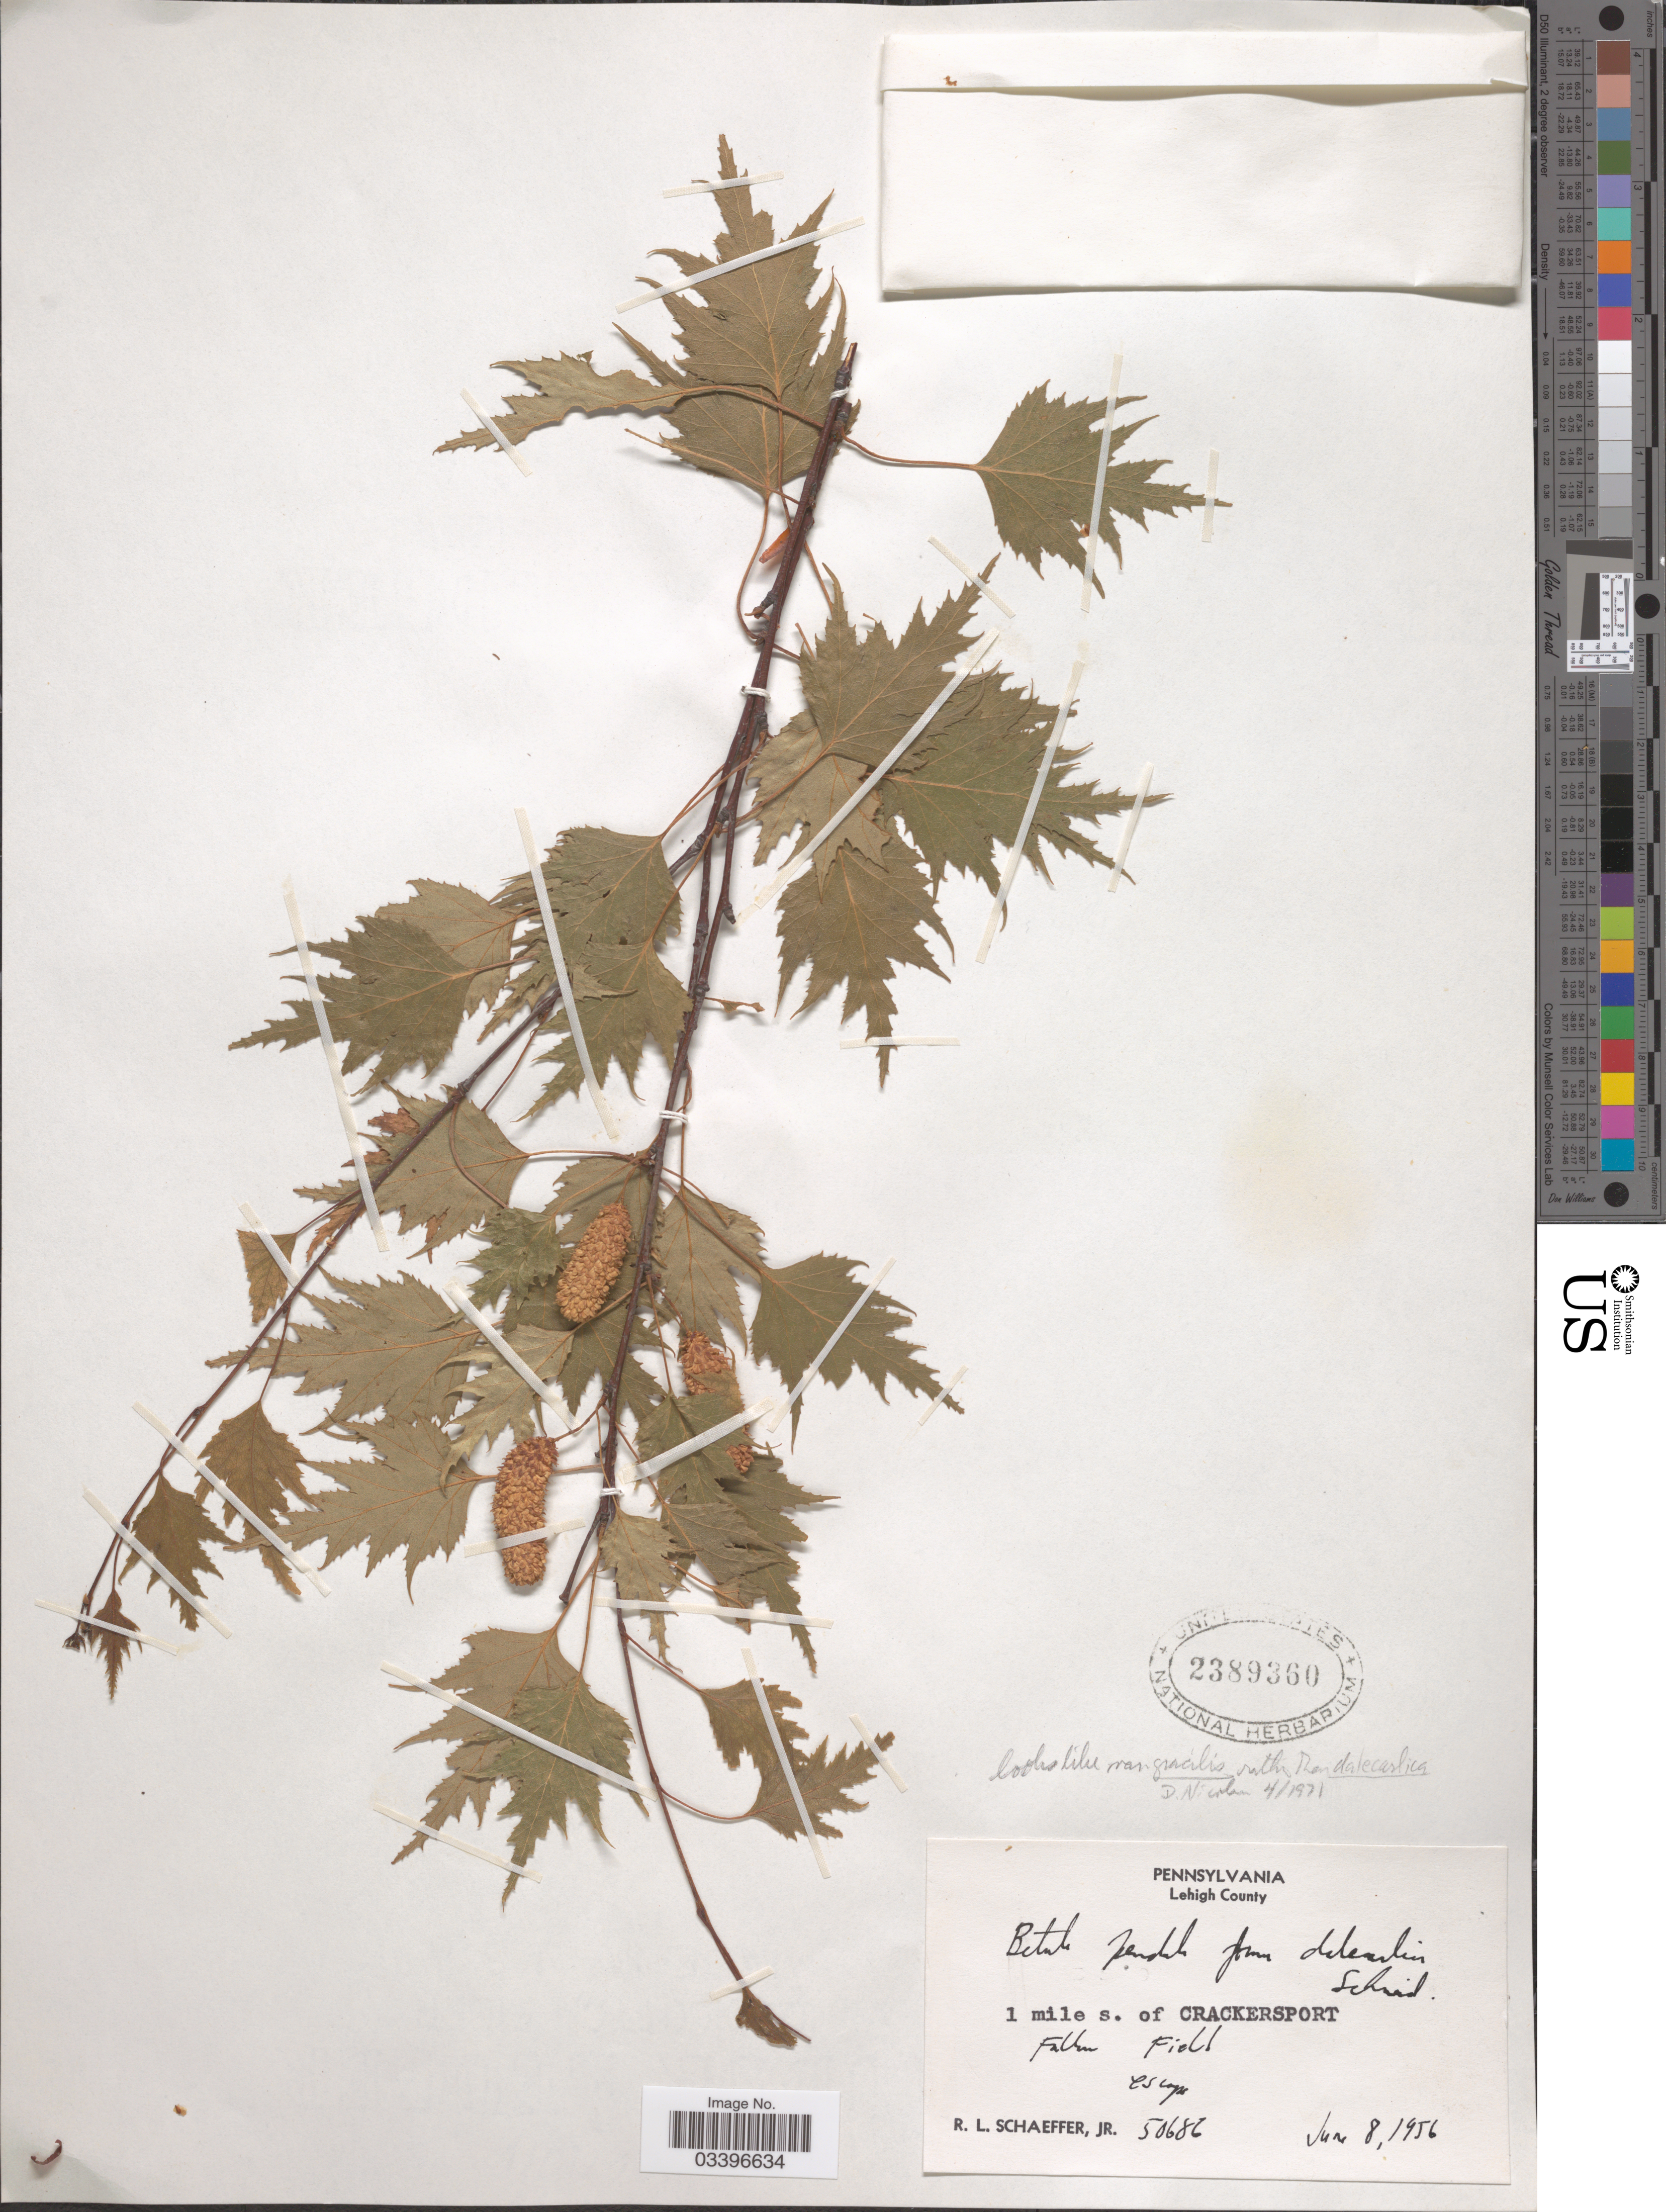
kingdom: Plantae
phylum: Tracheophyta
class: Magnoliopsida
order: Fagales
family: Betulaceae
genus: Betula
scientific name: Betula pendula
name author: Roth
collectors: R. L. Schaeffer Jr.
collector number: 50686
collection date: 1956-06-08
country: United States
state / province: Pennsylvania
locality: Lehigh County. 1 miles s. of Crackersport. Fallow Field.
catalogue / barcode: US 2389360